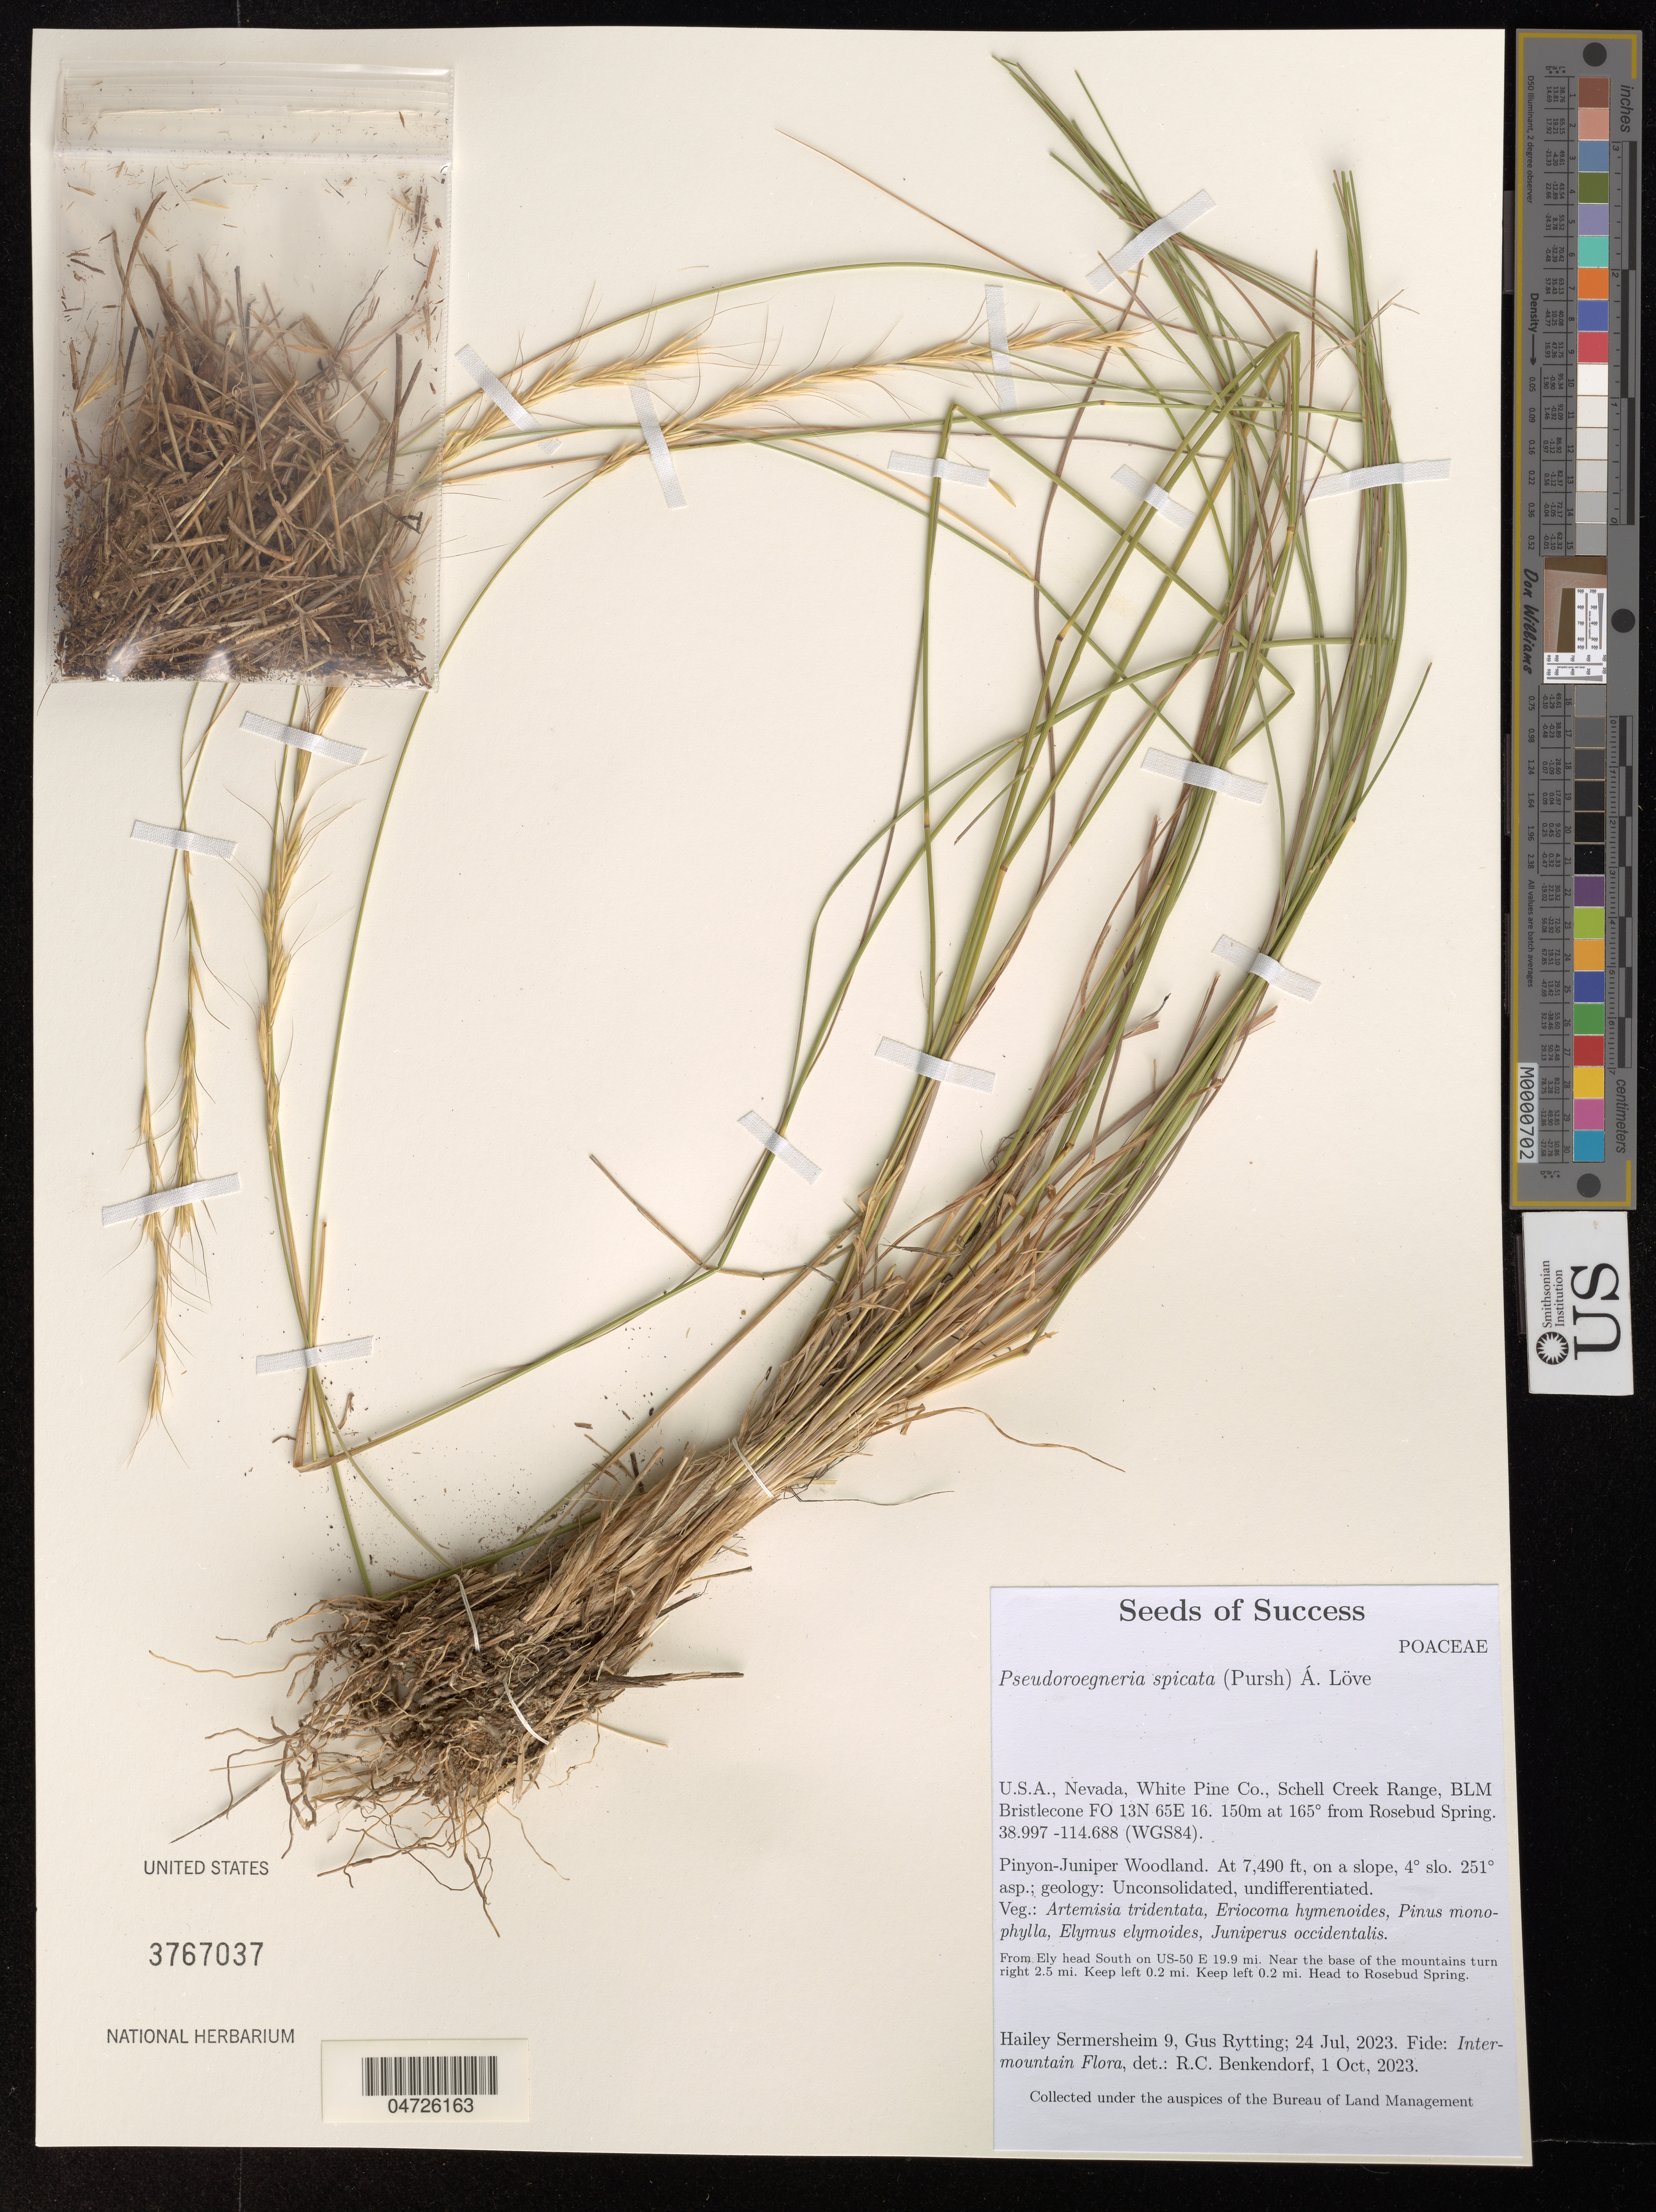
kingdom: Plantae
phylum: Tracheophyta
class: Liliopsida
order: Poales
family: Poaceae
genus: Pseudoroegneria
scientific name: Pseudoroegneria spicata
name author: (Pursh) Á. Löve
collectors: H. Sermersheim & G. Rytting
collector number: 9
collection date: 2023-07-24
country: United States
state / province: Nevada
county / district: White Pine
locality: White Pine Co., Schell Creek Range, BLM Bristlecone FO 13N 65E. 150m at 165º from Rosebud Spring. (WGS84). From Ely head South on US-50 E 19.9 mi. Near the base of the mountains turn right 2.5 mi. Keep left 0.2 mi. Head to Rosebud Spring.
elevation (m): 2283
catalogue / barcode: US 3767037